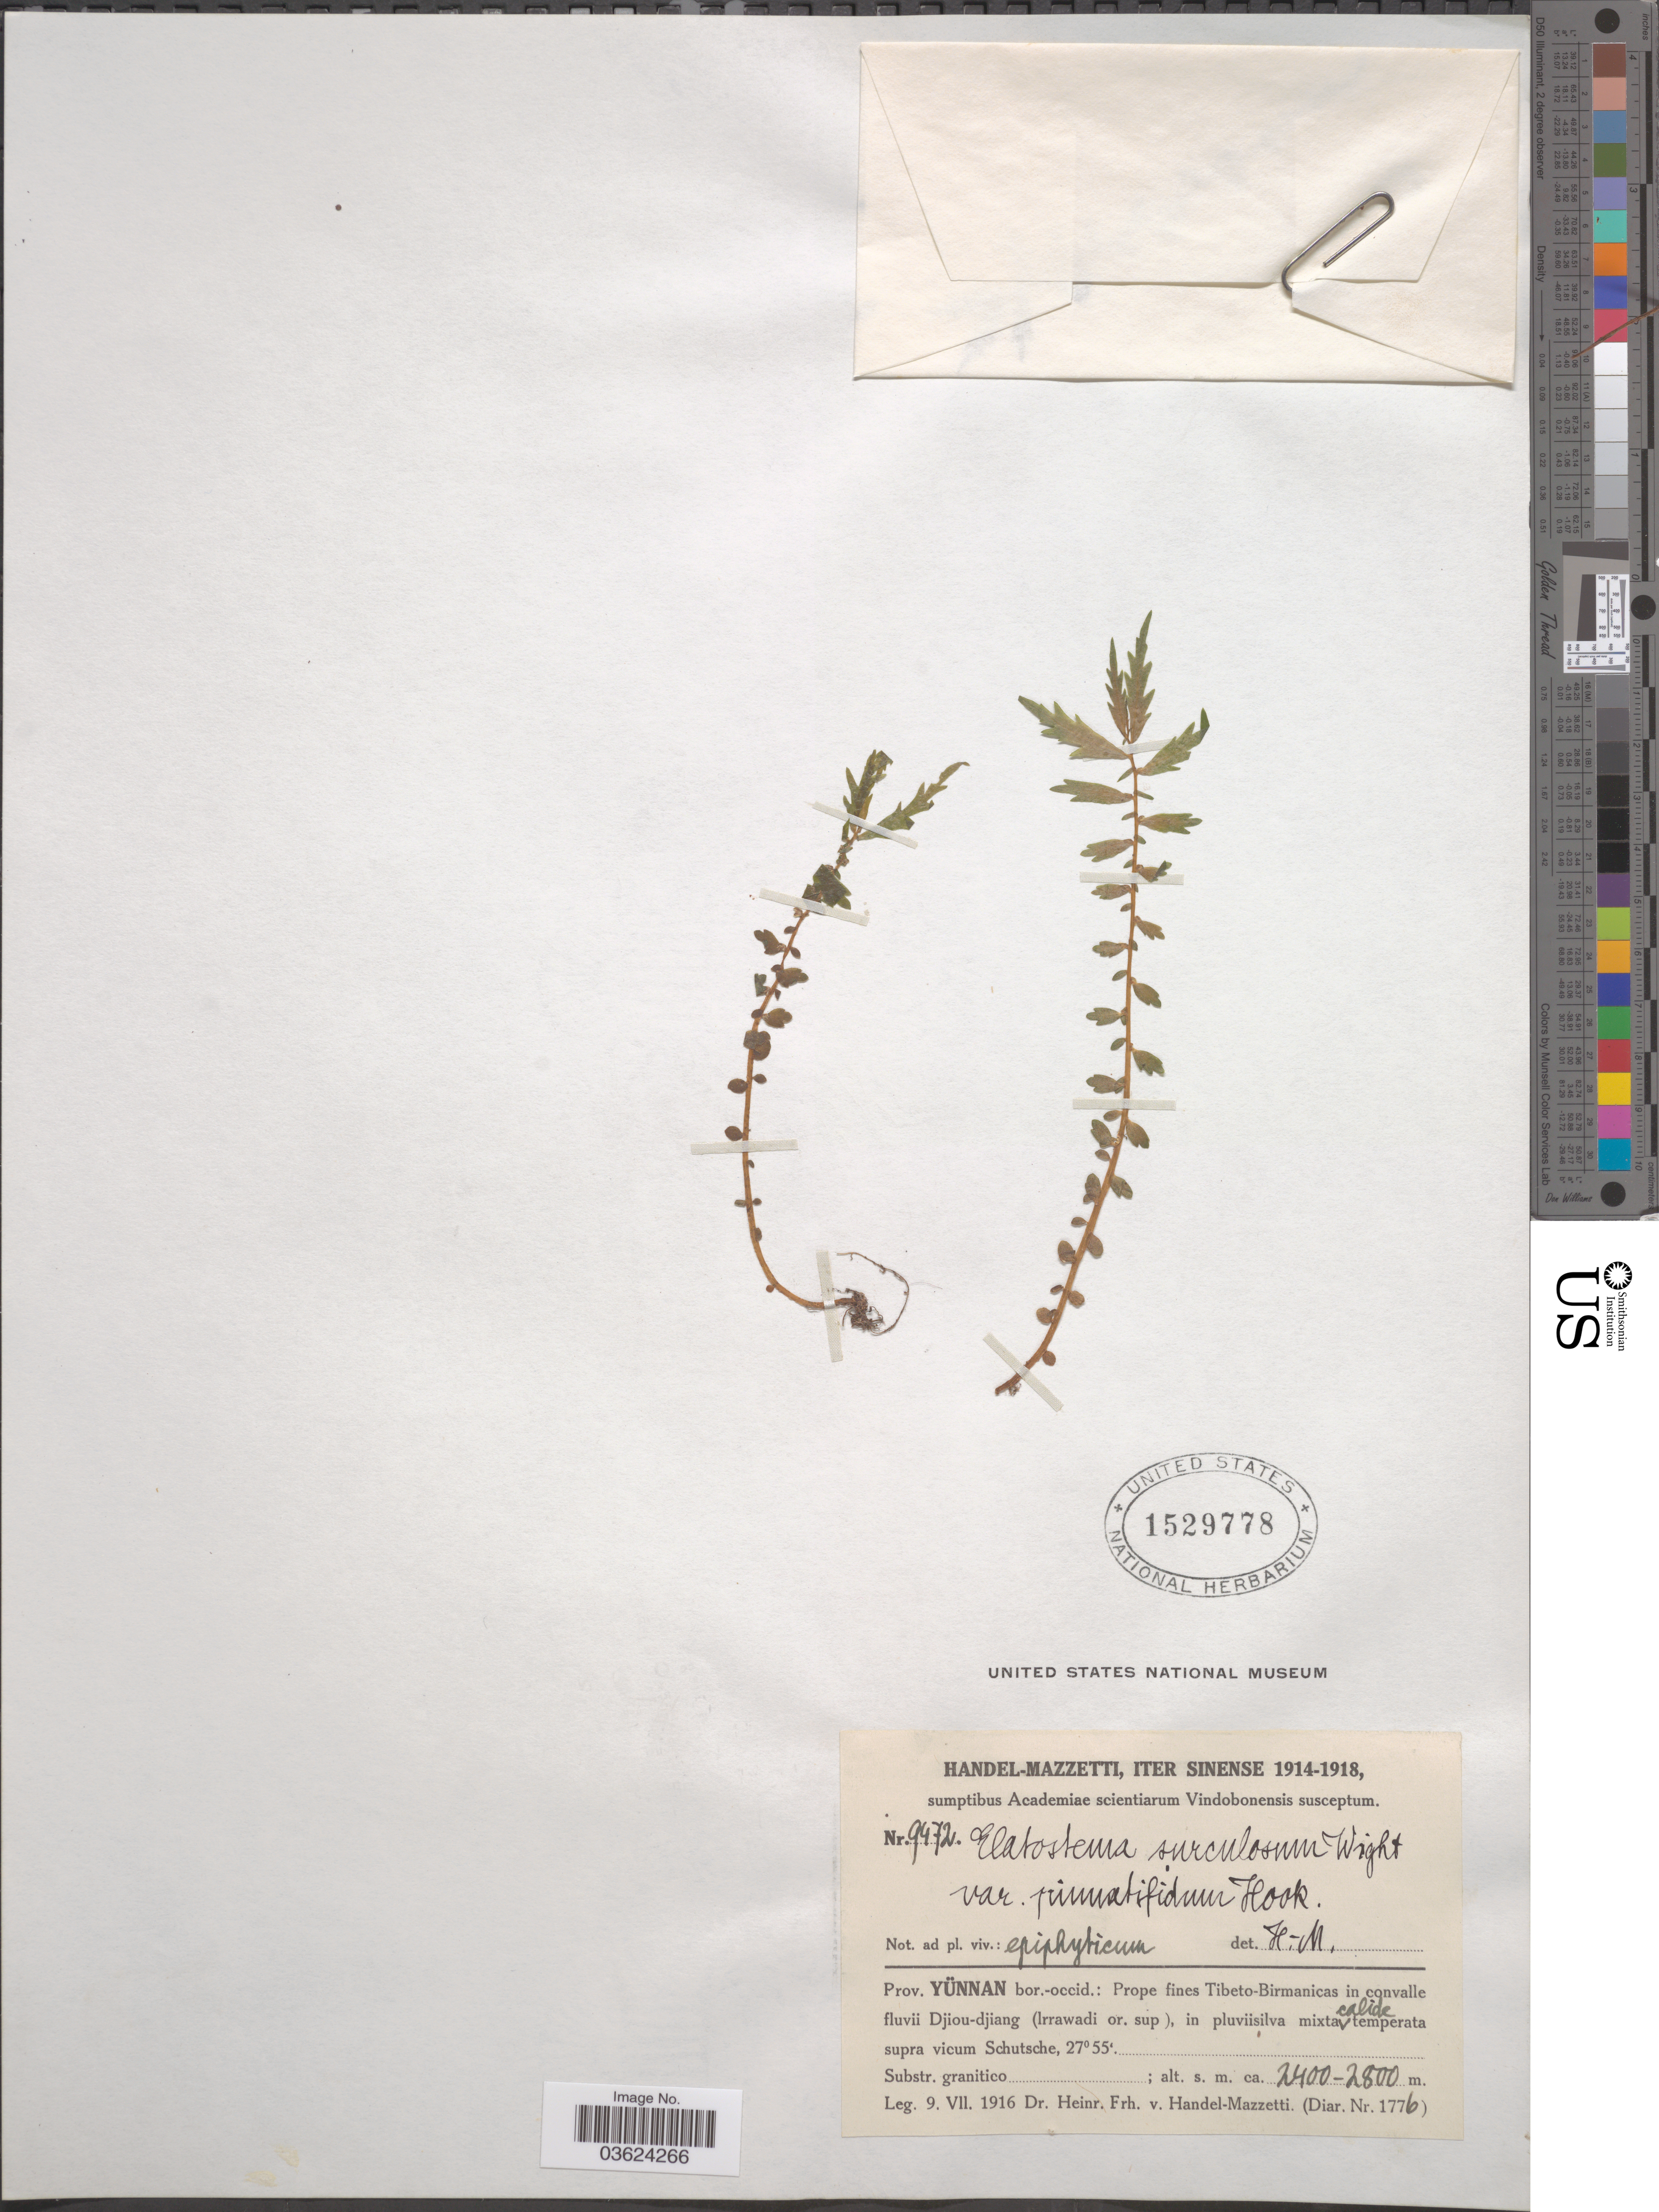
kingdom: Plantae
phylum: Tracheophyta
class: Magnoliopsida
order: Rosales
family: Urticaceae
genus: Elatostema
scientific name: Elatostema surculosum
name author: Wight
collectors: H. Handel-Mazzetti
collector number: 9472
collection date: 1916-07-09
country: China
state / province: Yunnan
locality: Prov. Yünnan bor.-occid.: prope fines Tibeto-Birmanicas in convalle fluvii Djiou-djiang (Irrawadi or. sup), in pluviisilva mixta calide temperata supra vicum Schutsche.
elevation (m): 2400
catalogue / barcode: US 1529778